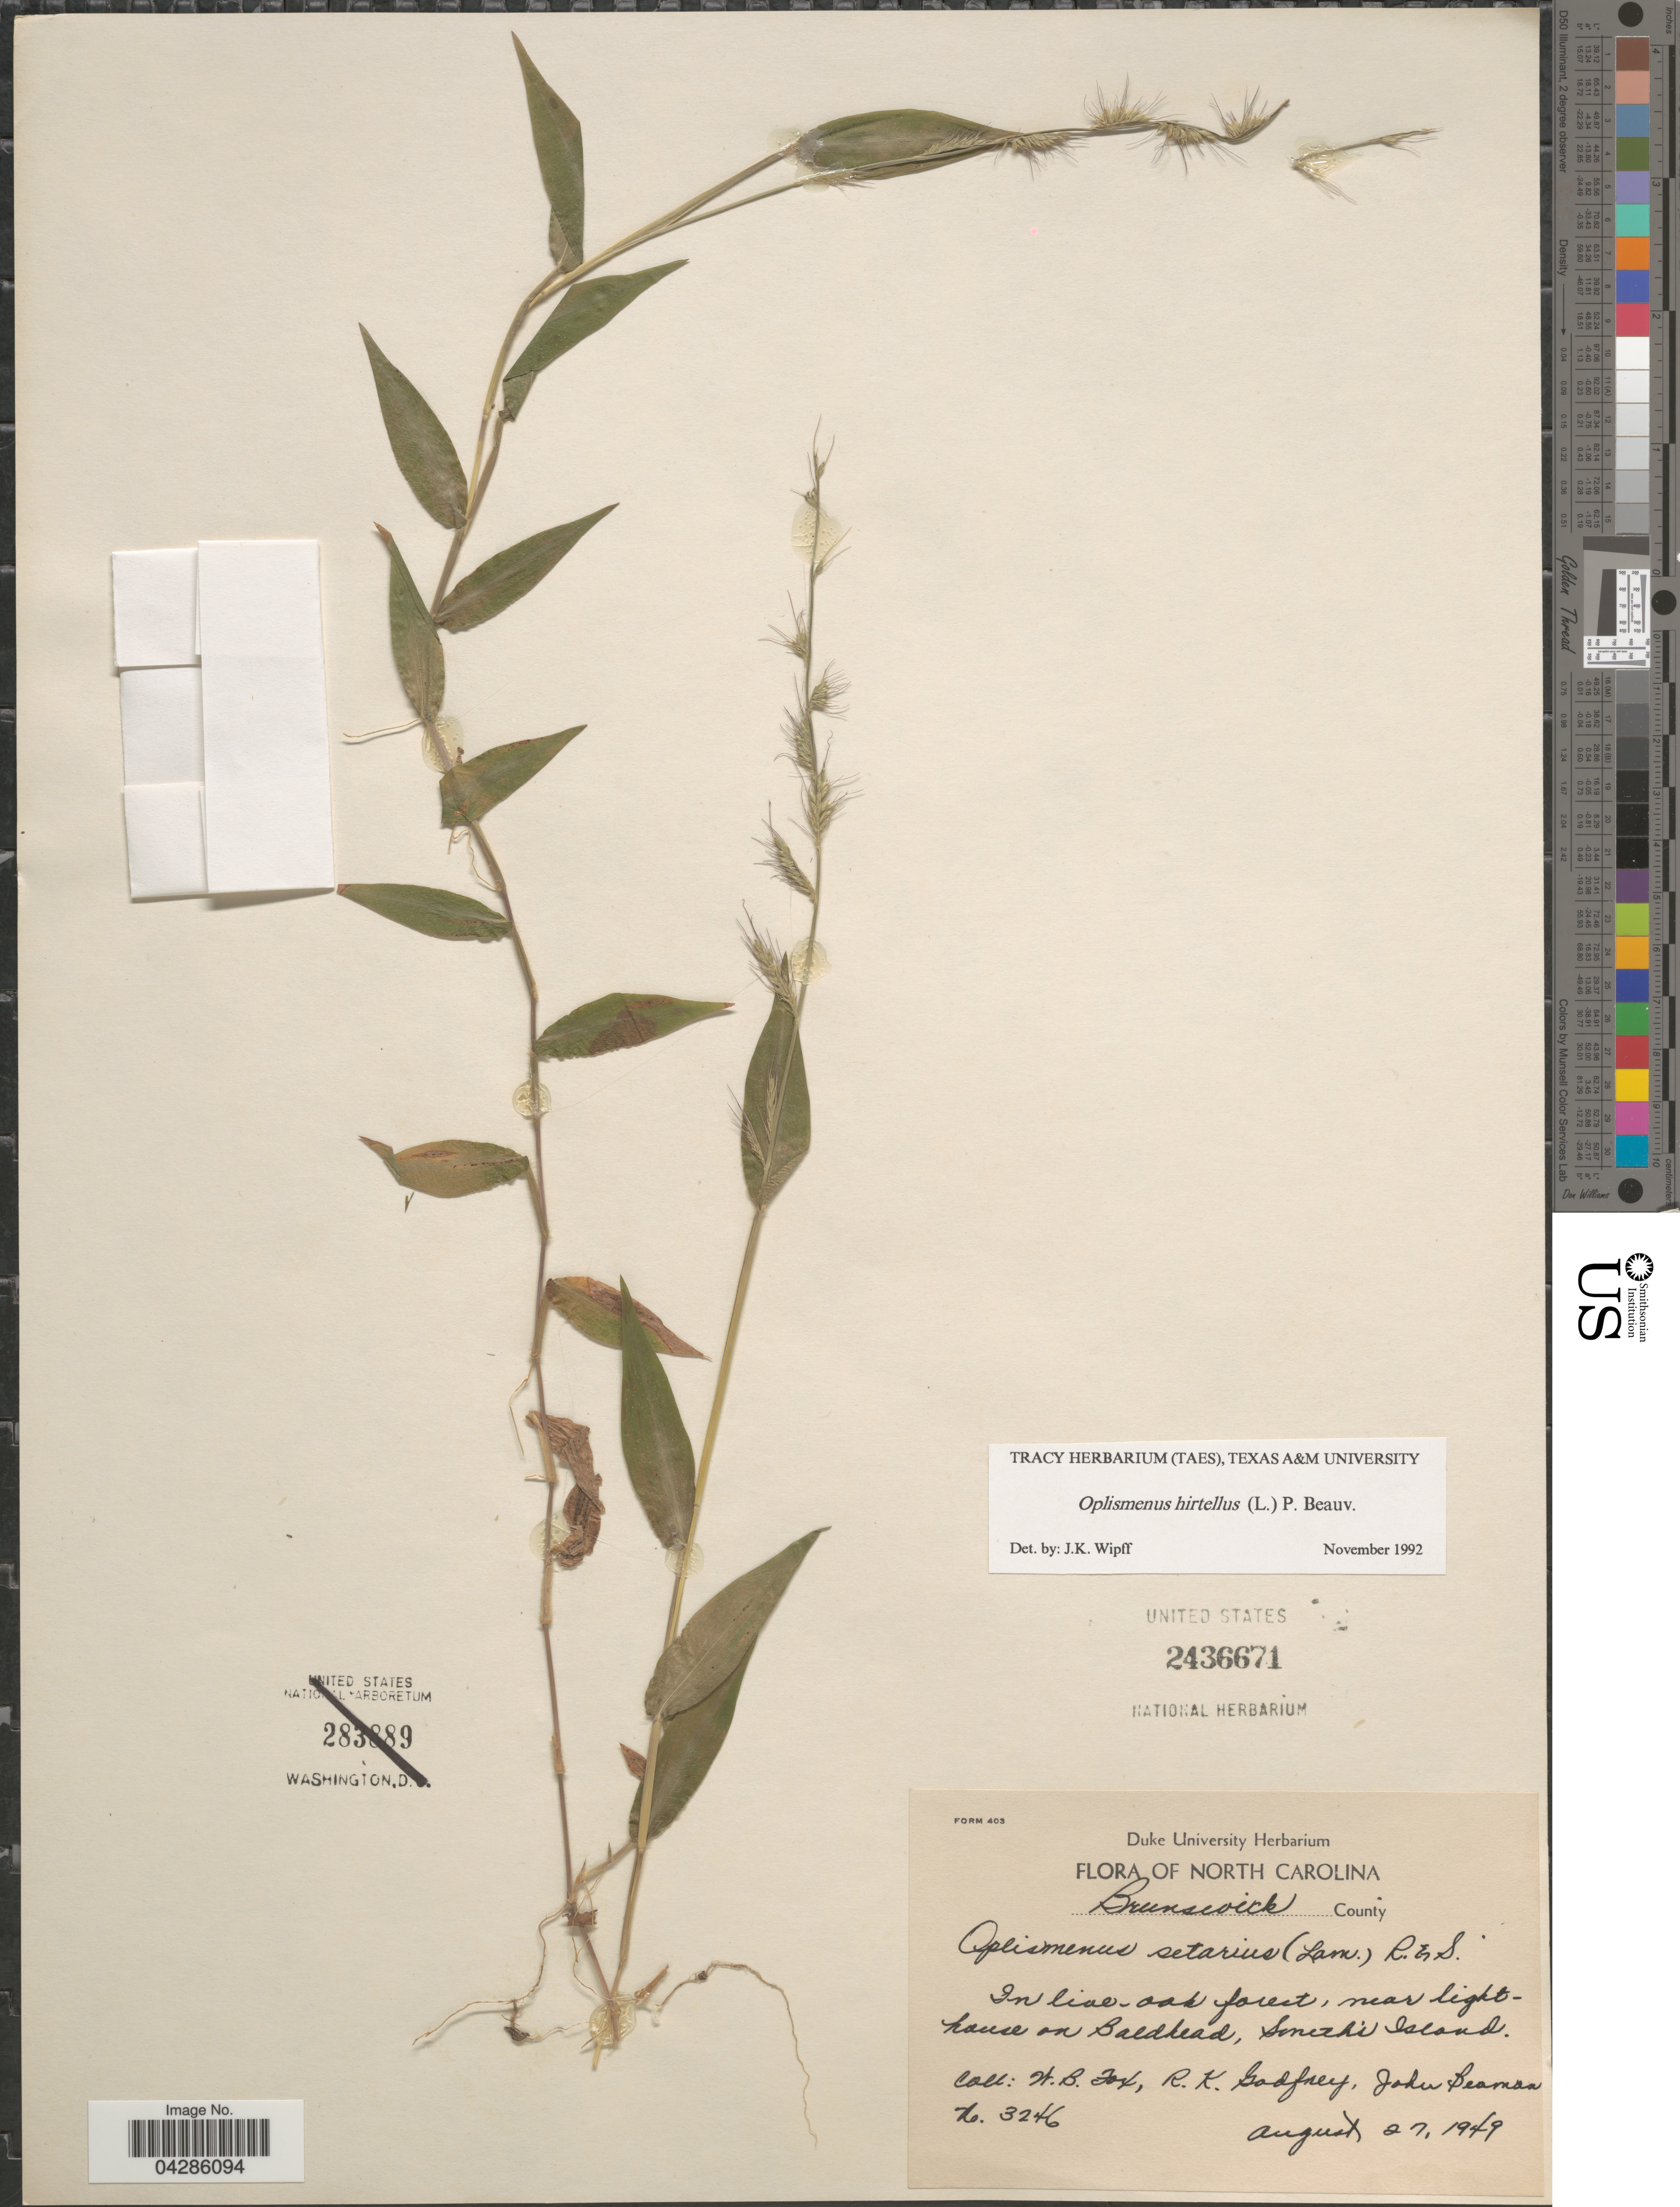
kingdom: Plantae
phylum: Tracheophyta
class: Liliopsida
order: Poales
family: Poaceae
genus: Oplismenus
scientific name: Oplismenus hirtellus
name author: (L.) P. Beauv.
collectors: W. B. Fox, R. K. Godfrey & J. H. Beaman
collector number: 3246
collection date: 1949-08-27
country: United States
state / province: North Carolina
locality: Brunswick County. In live-oak forest, near lighthouse on Baldhead, Smith's Island.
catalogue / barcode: US 2436671